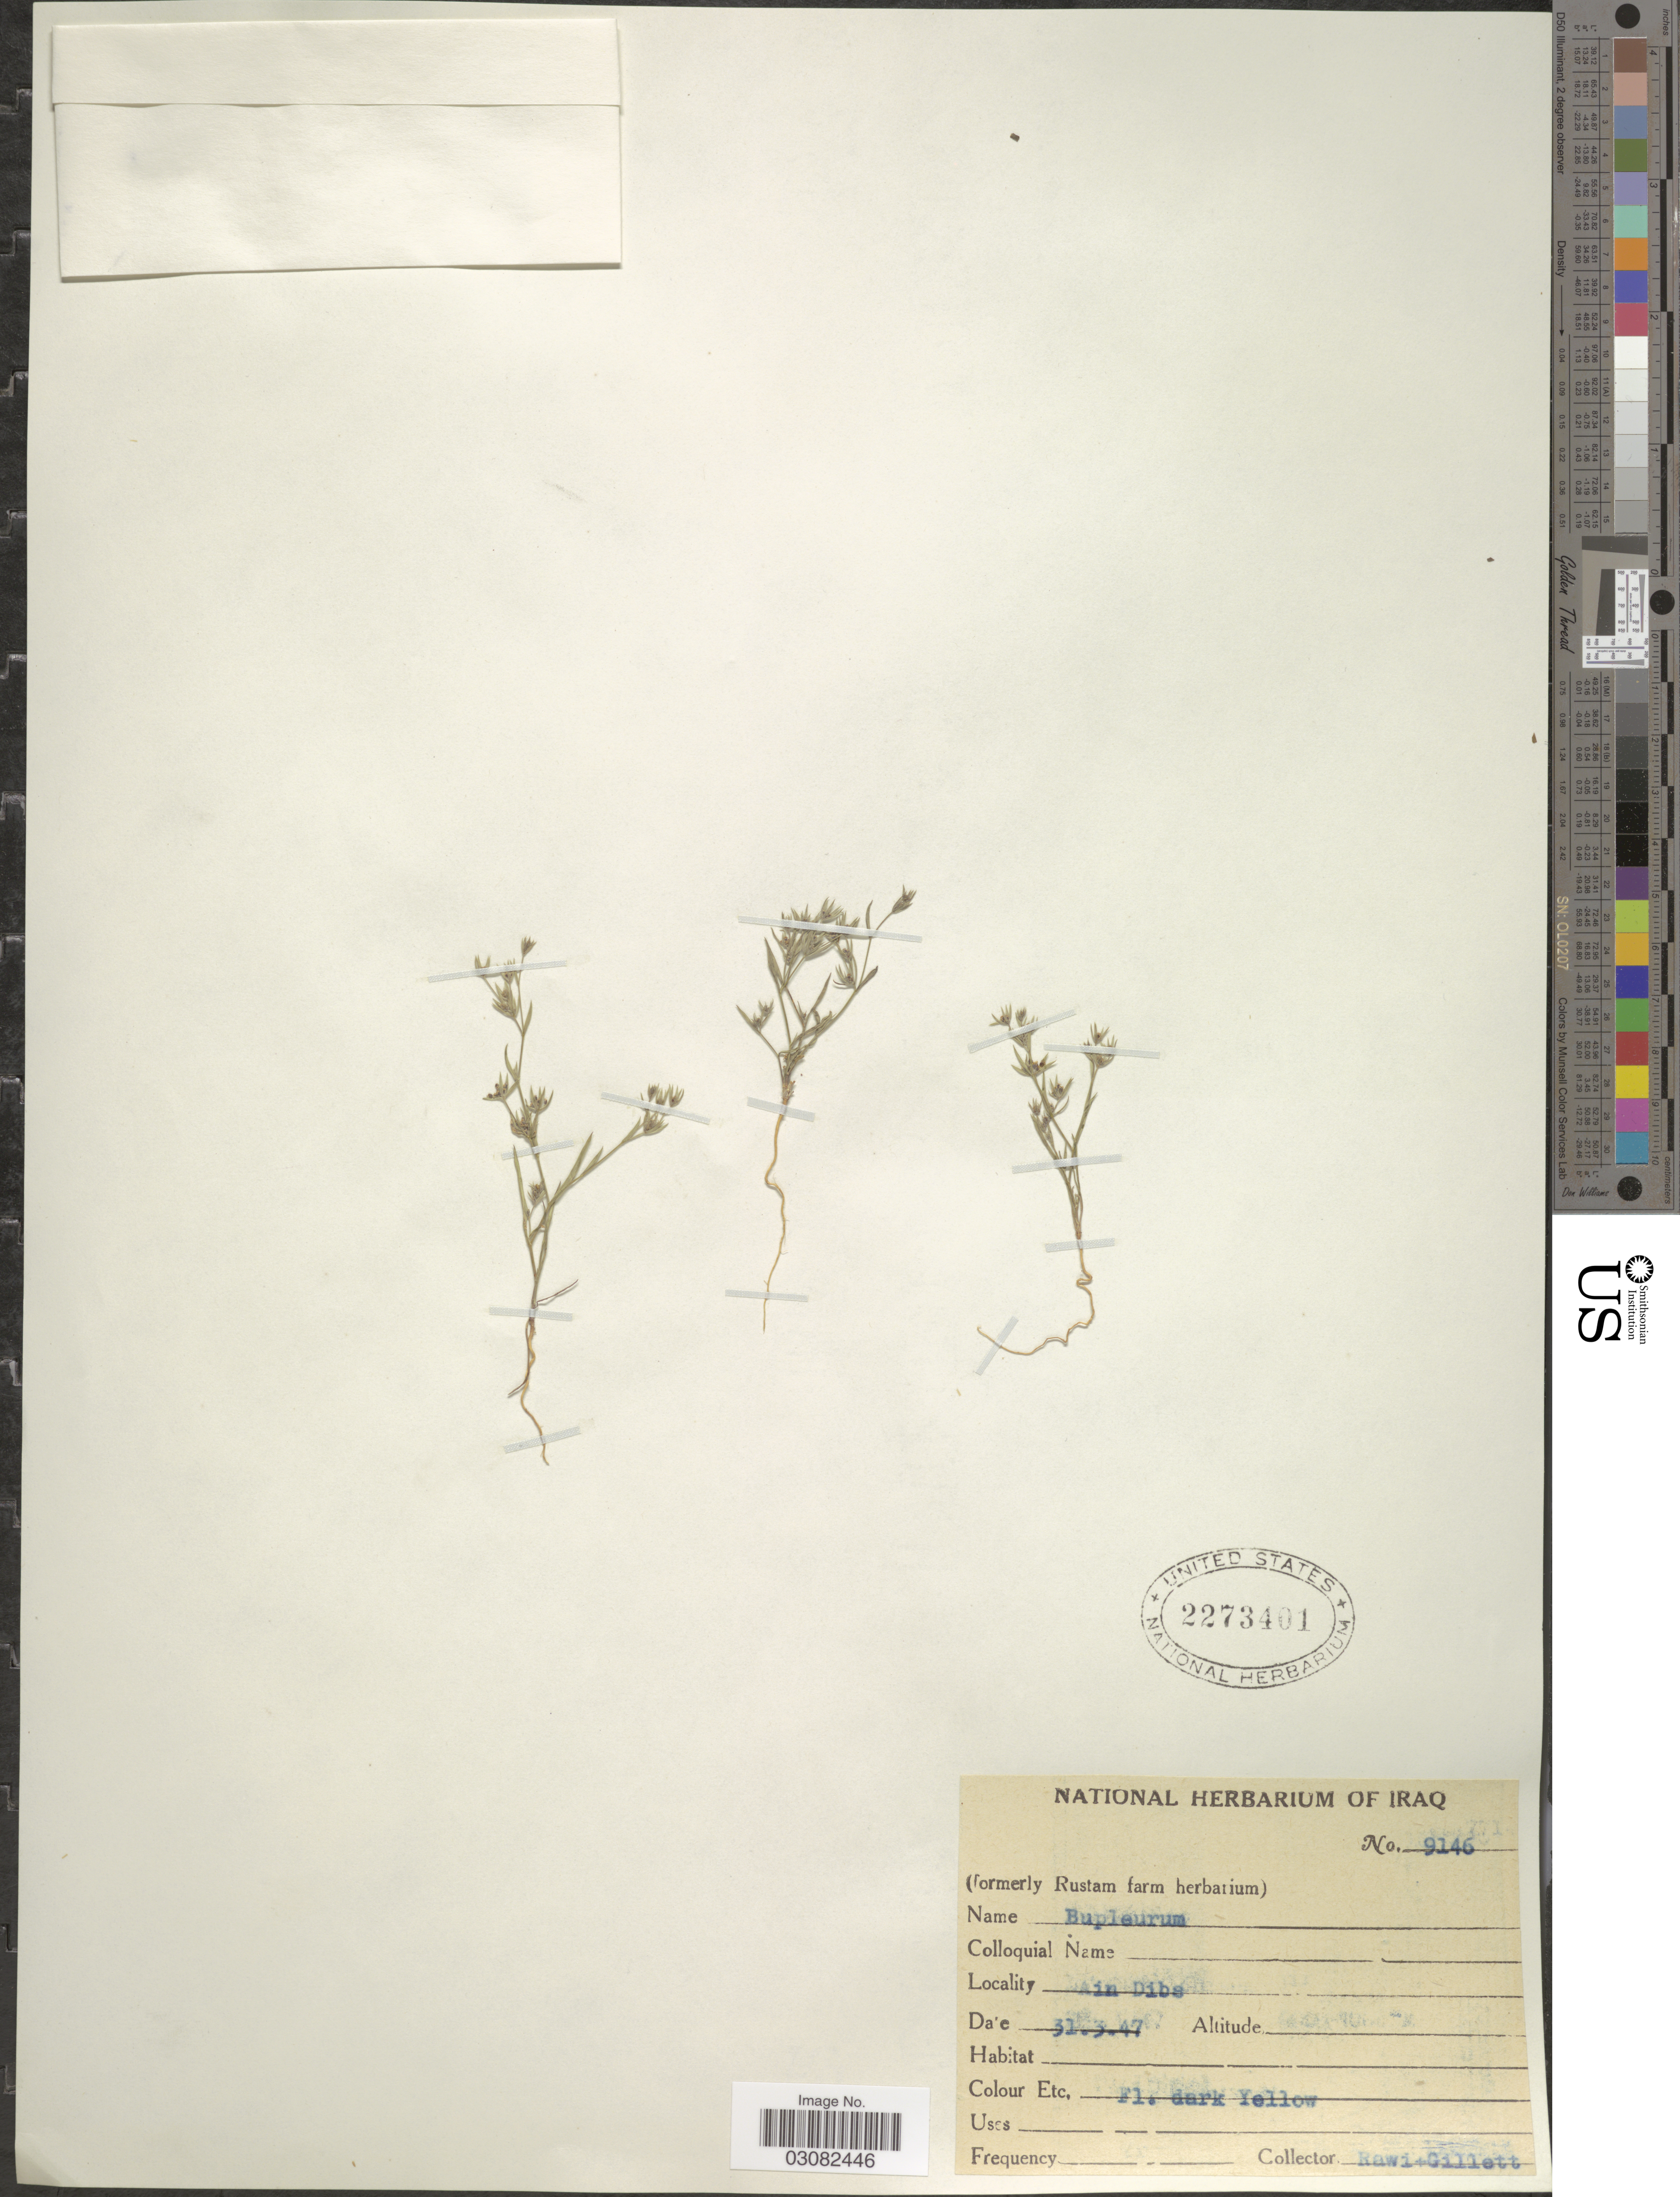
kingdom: Plantae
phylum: Tracheophyta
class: Magnoliopsida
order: Apiales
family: Apiaceae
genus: Bupleurum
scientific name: Bupleurum sp.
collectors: -. Rawi & Gillett, --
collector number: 9146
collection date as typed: Transcribed d/m/y: 31/3/47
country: Iraq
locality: Ain Dibe.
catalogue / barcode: US 2273401